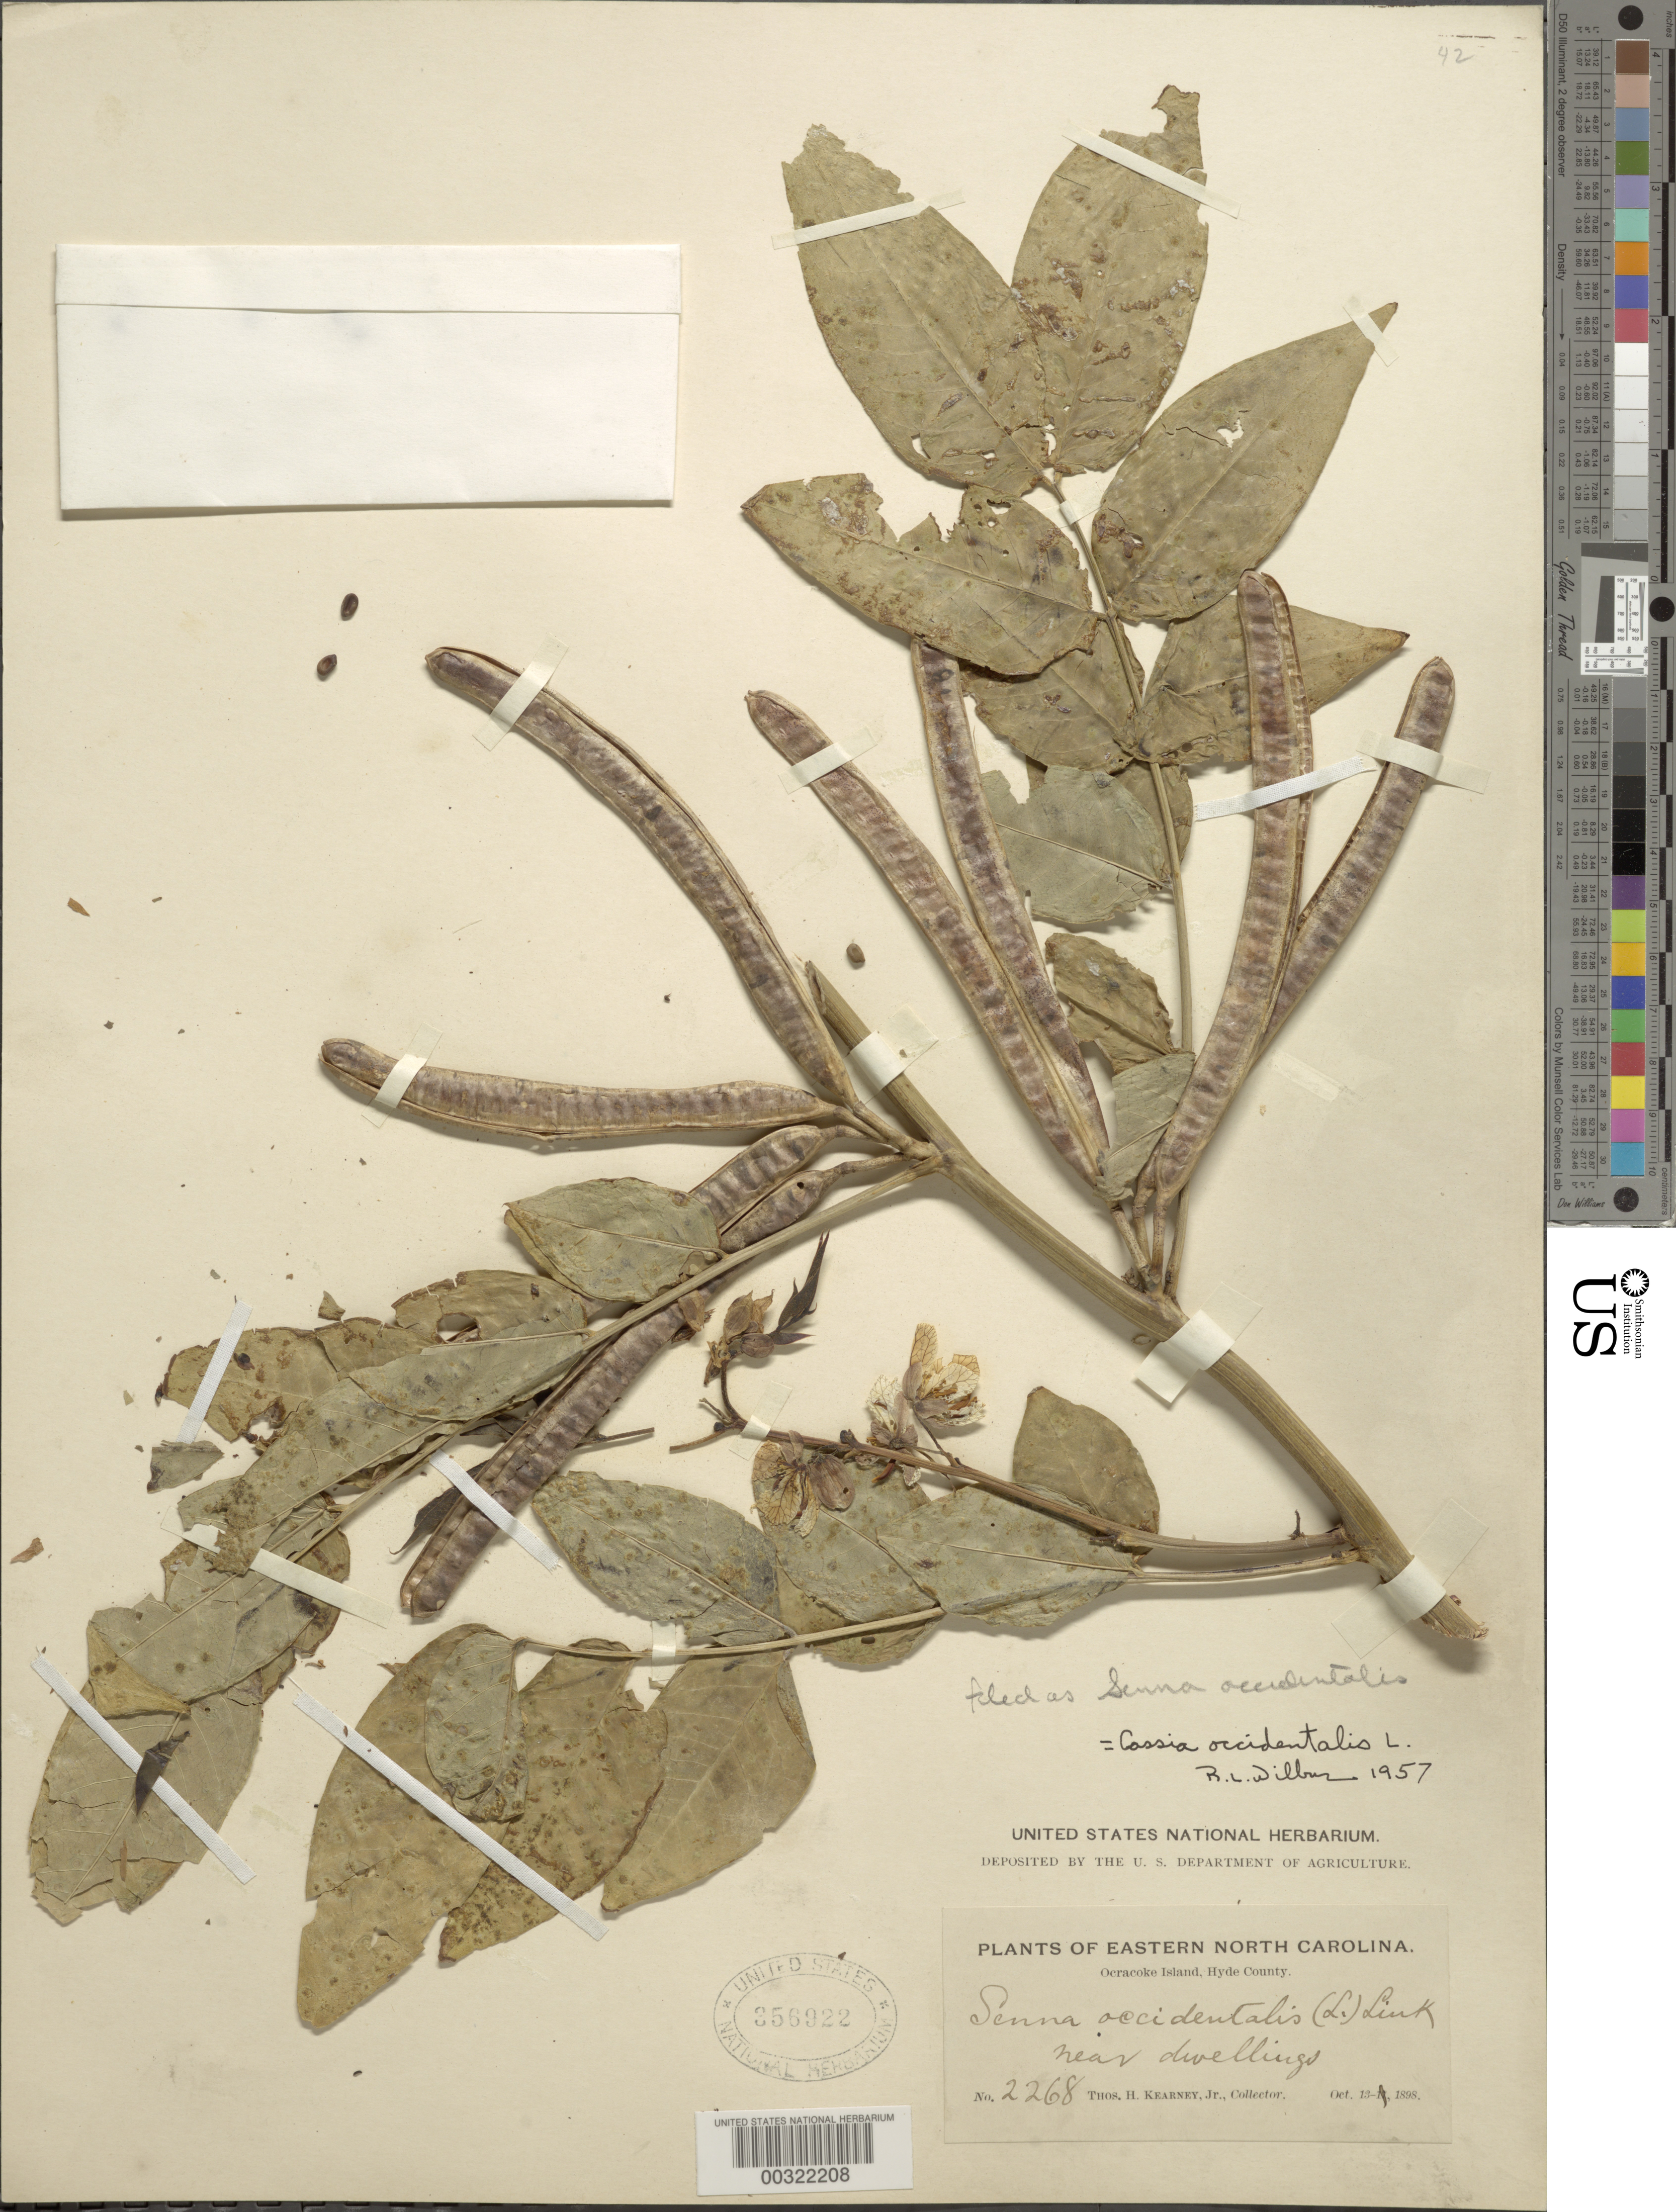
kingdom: Plantae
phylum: Tracheophyta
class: Magnoliopsida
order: Fabales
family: Fabaceae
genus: Senna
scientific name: Senna occidentalis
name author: (L.) Link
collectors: T. H. Kearney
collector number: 2268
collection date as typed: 13 Oct 1898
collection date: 1898-10-13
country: United States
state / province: North Carolina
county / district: Hyde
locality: Ocracoke island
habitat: Near dwellings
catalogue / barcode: US 356922